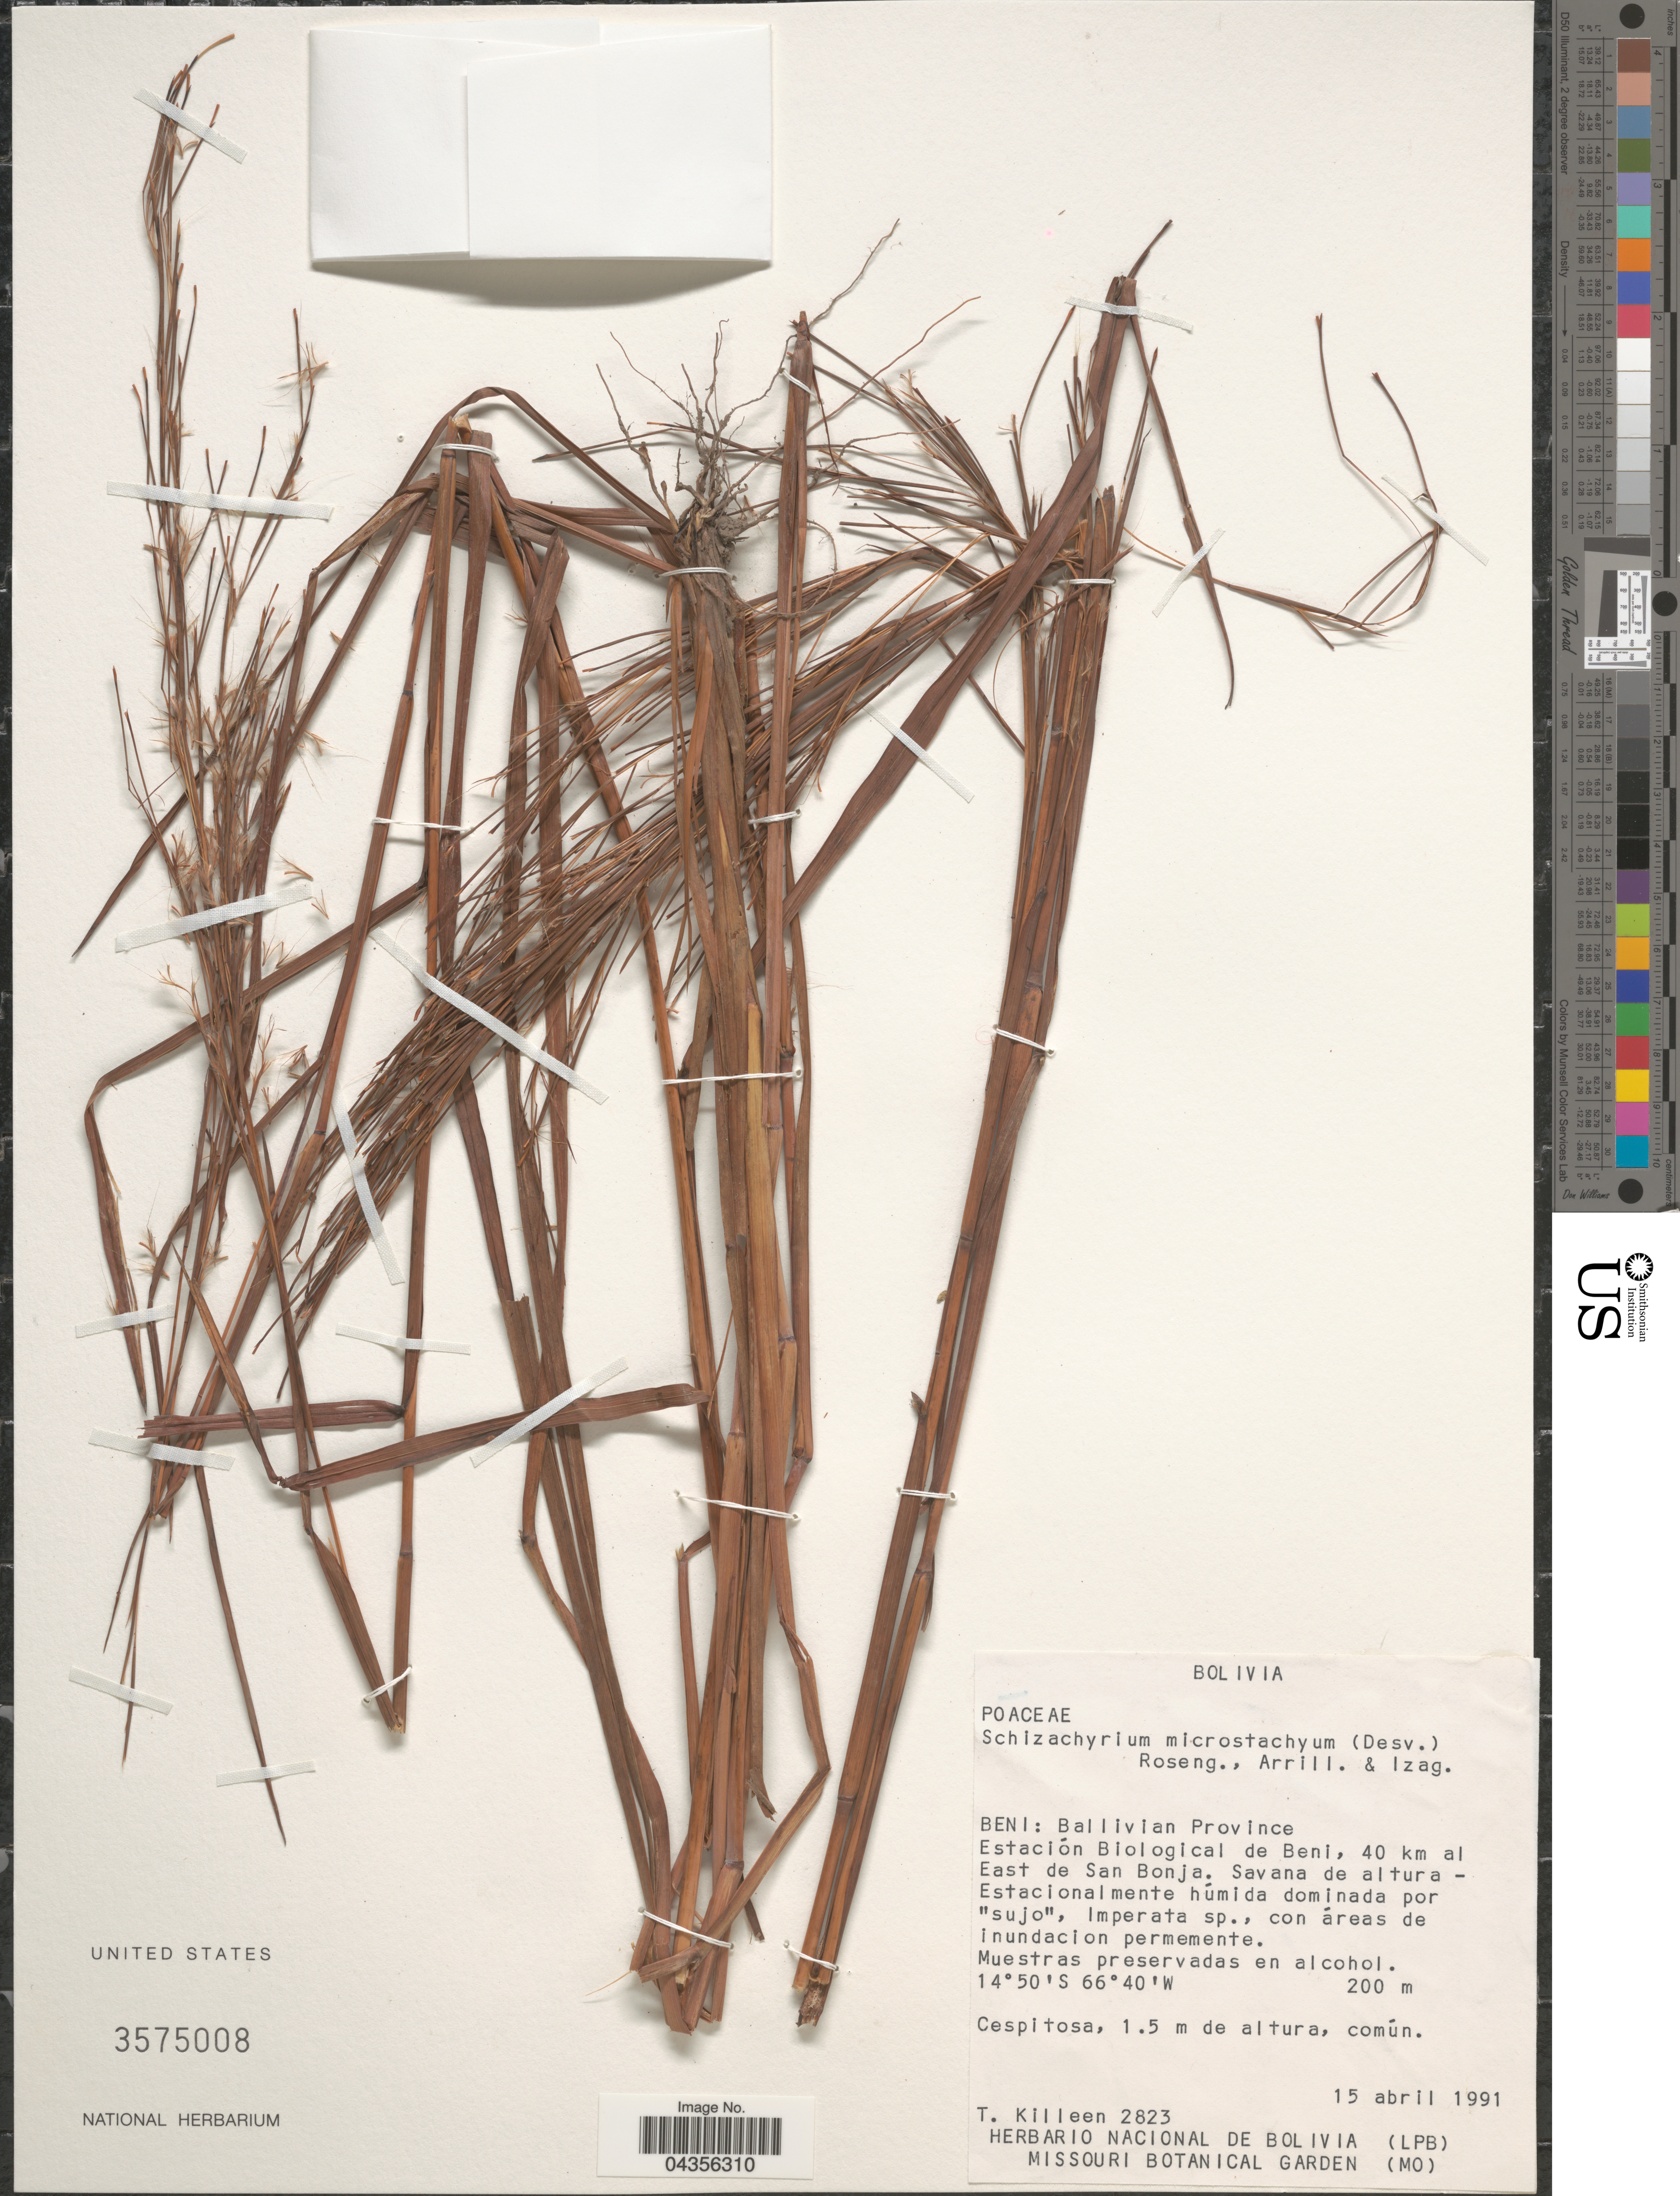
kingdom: Plantae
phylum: Tracheophyta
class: Liliopsida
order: Poales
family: Poaceae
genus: Schizachyrium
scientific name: Schizachyrium microstachyum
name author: (Desv. ex Ham.) Roseng. et al.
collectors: T. J. Killeen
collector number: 2823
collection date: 1991-04-15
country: Bolivia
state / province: Beni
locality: Ballivian Province. Estación Biological de Beni, 40 km al East de San Bonja.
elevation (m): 200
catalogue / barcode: US 3575008